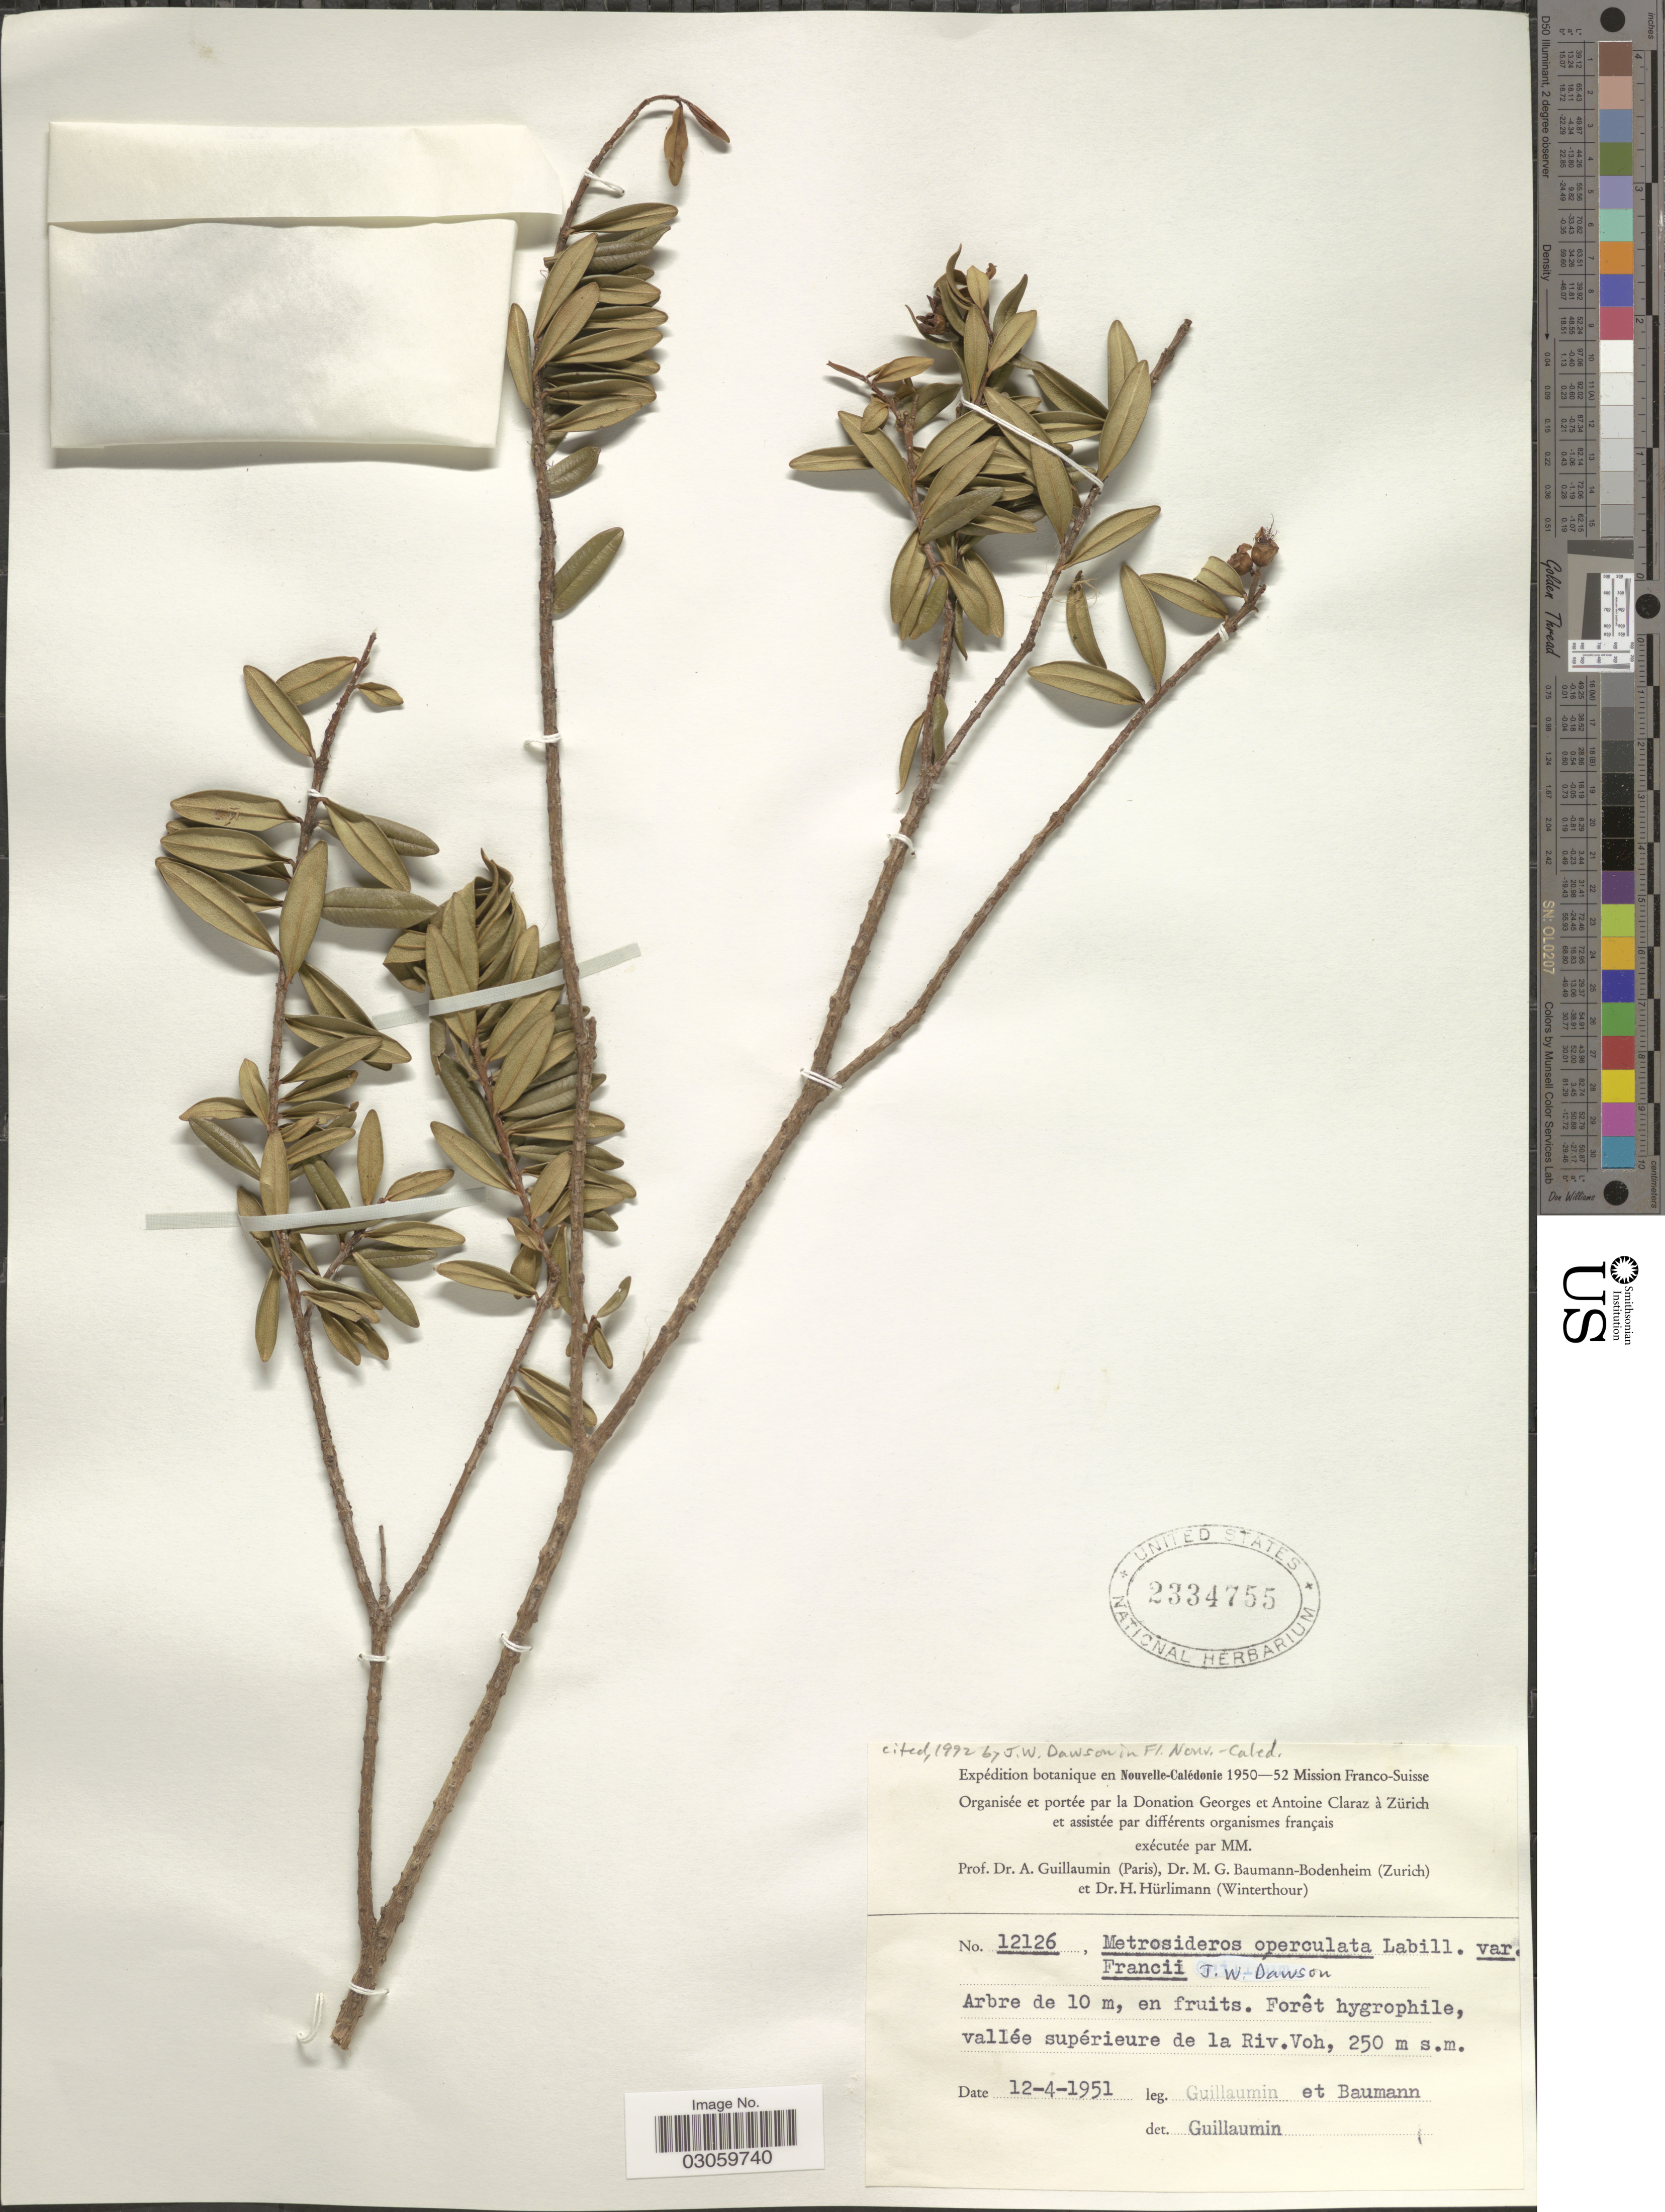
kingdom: Plantae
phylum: Tracheophyta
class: Magnoliopsida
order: Myrtales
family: Myrtaceae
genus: Metrosideros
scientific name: Metrosideros operculata var. francii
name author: J.W. Dawson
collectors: A. Guillaumin & M. G. Baumann-Bodenheim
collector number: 12126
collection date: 1951-04-12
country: New Caledonia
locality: Nouvelle-Calédonie. Forêt hyrgophile, vallée supérieure de la Riv. Voh.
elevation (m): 250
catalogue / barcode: US 2334755